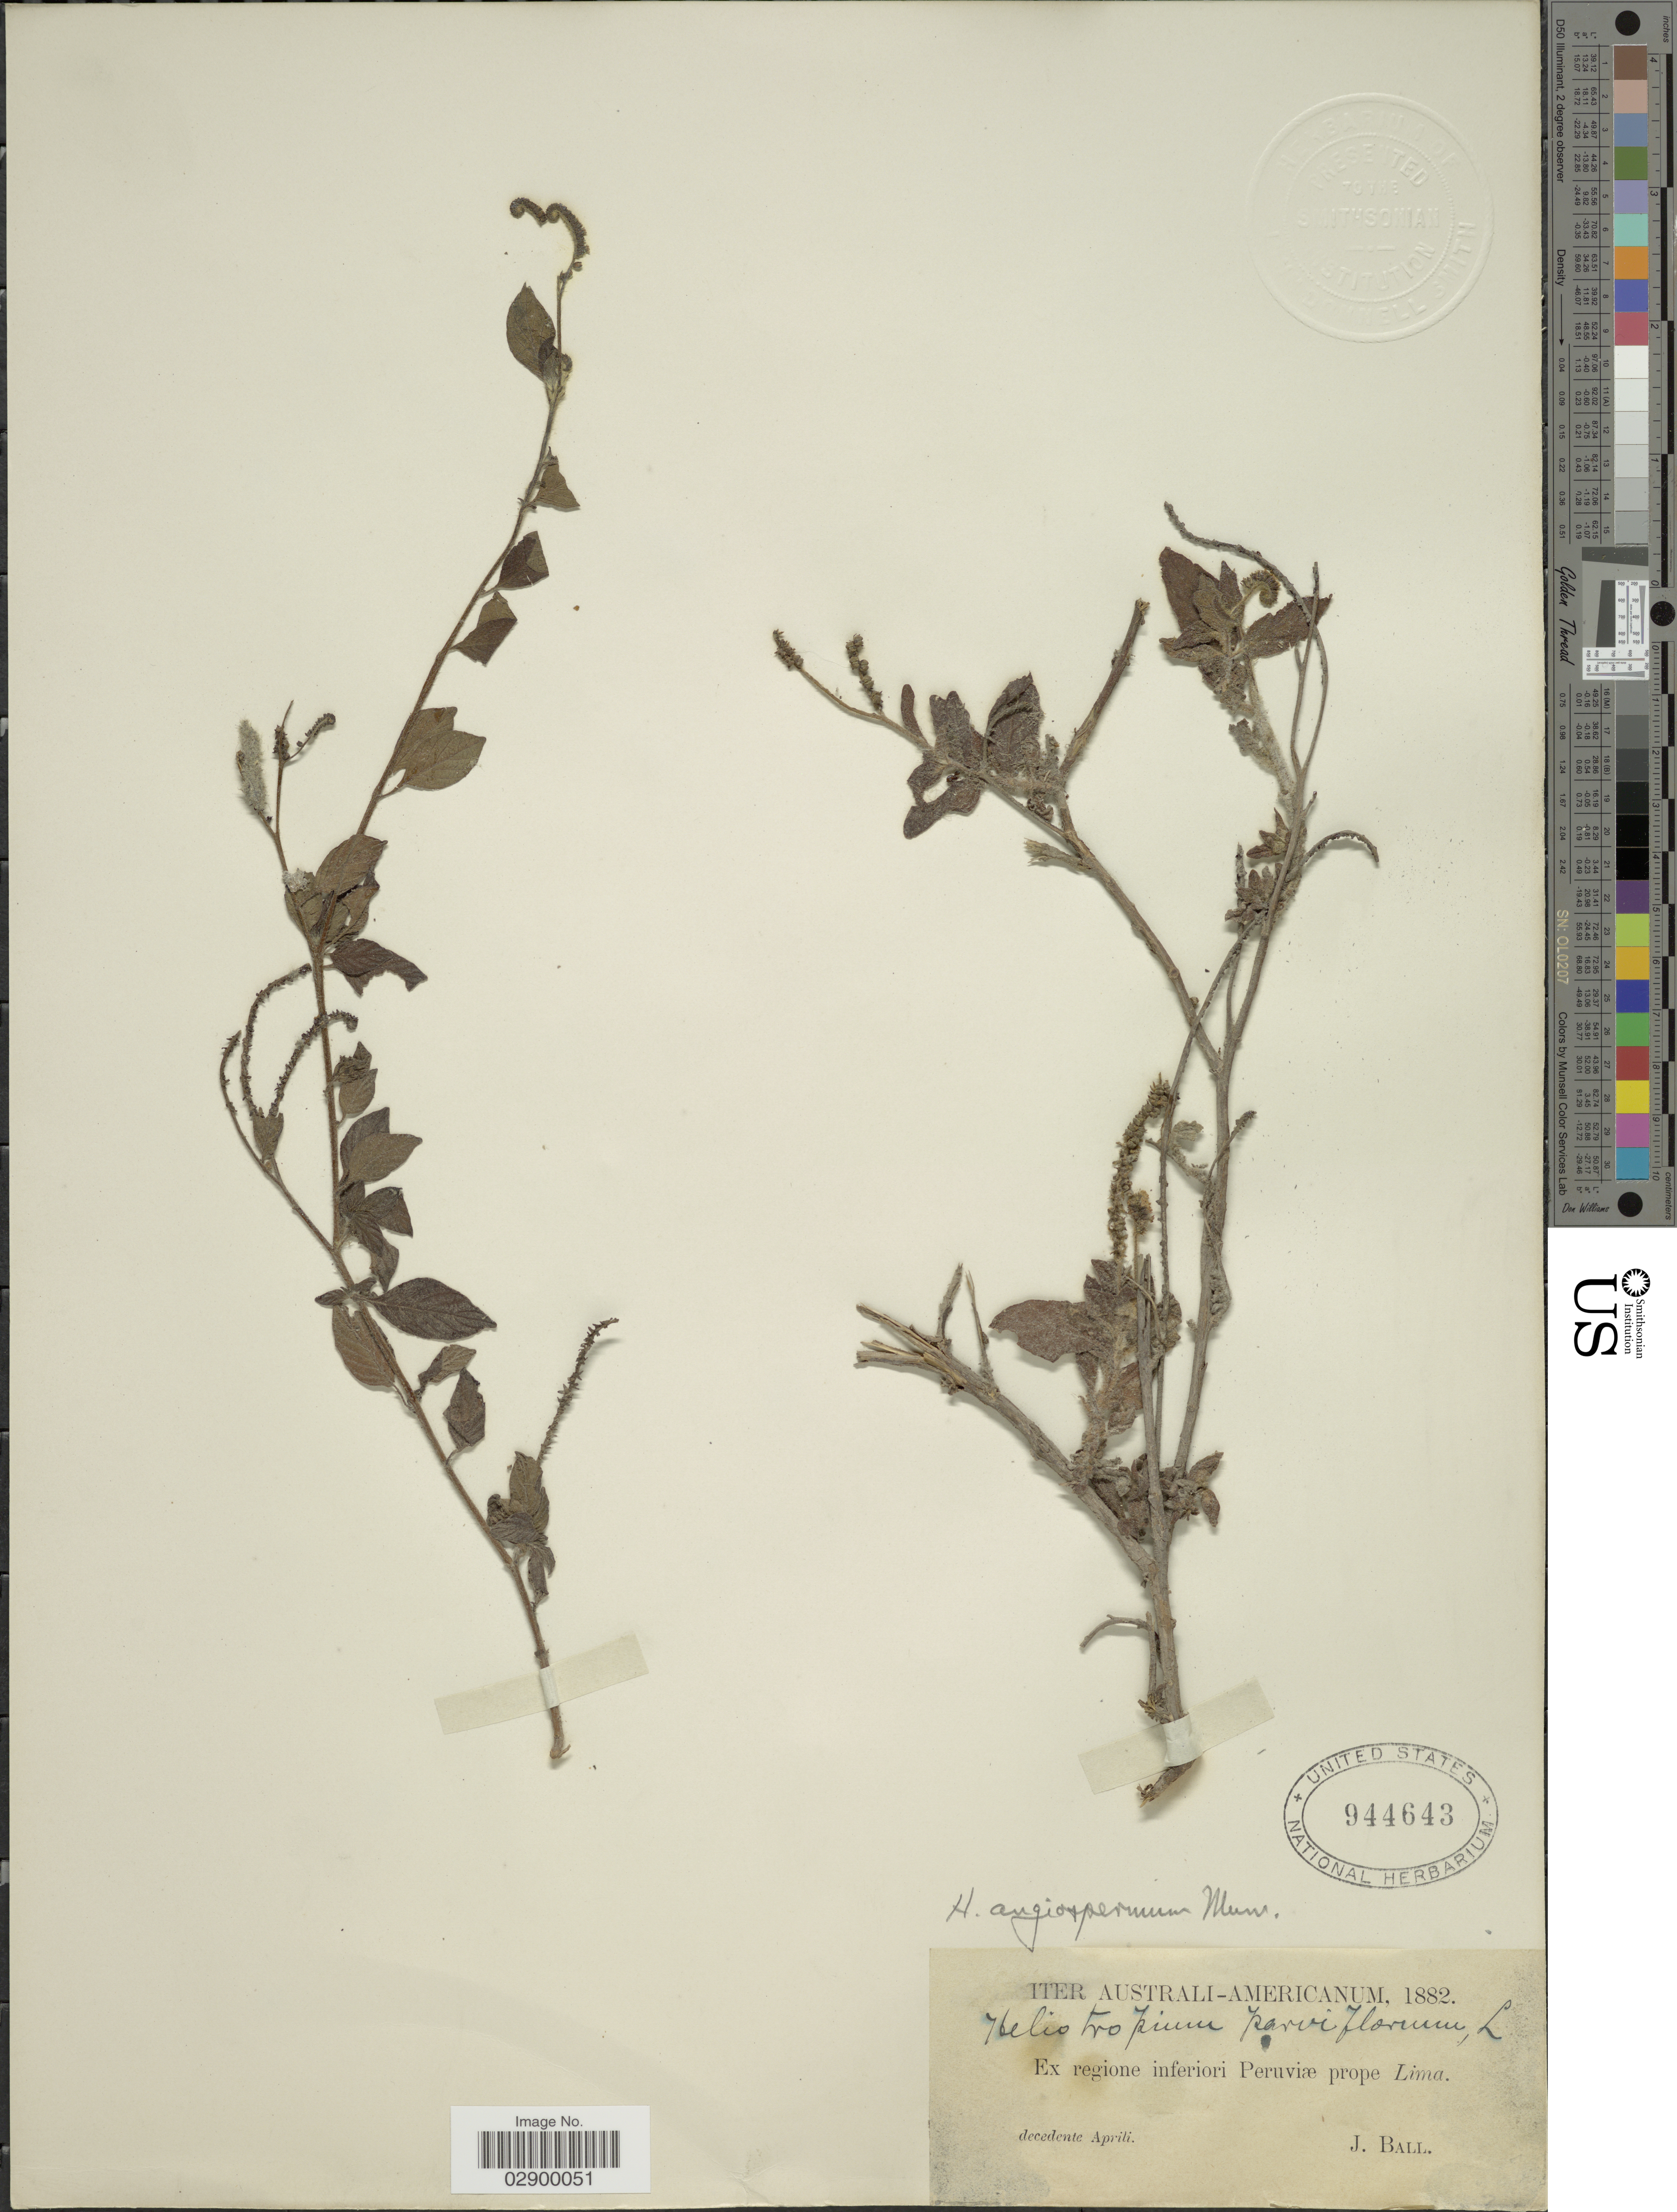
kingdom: Plantae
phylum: Tracheophyta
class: Magnoliopsida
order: Boraginales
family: Heliotropiaceae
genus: Heliotropium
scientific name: Heliotropium angiospermum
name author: Murray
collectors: J. Ball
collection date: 1882-04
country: Peru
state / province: Lima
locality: Ex regione inferiori Peruviæ prope Lima.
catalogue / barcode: US 944643